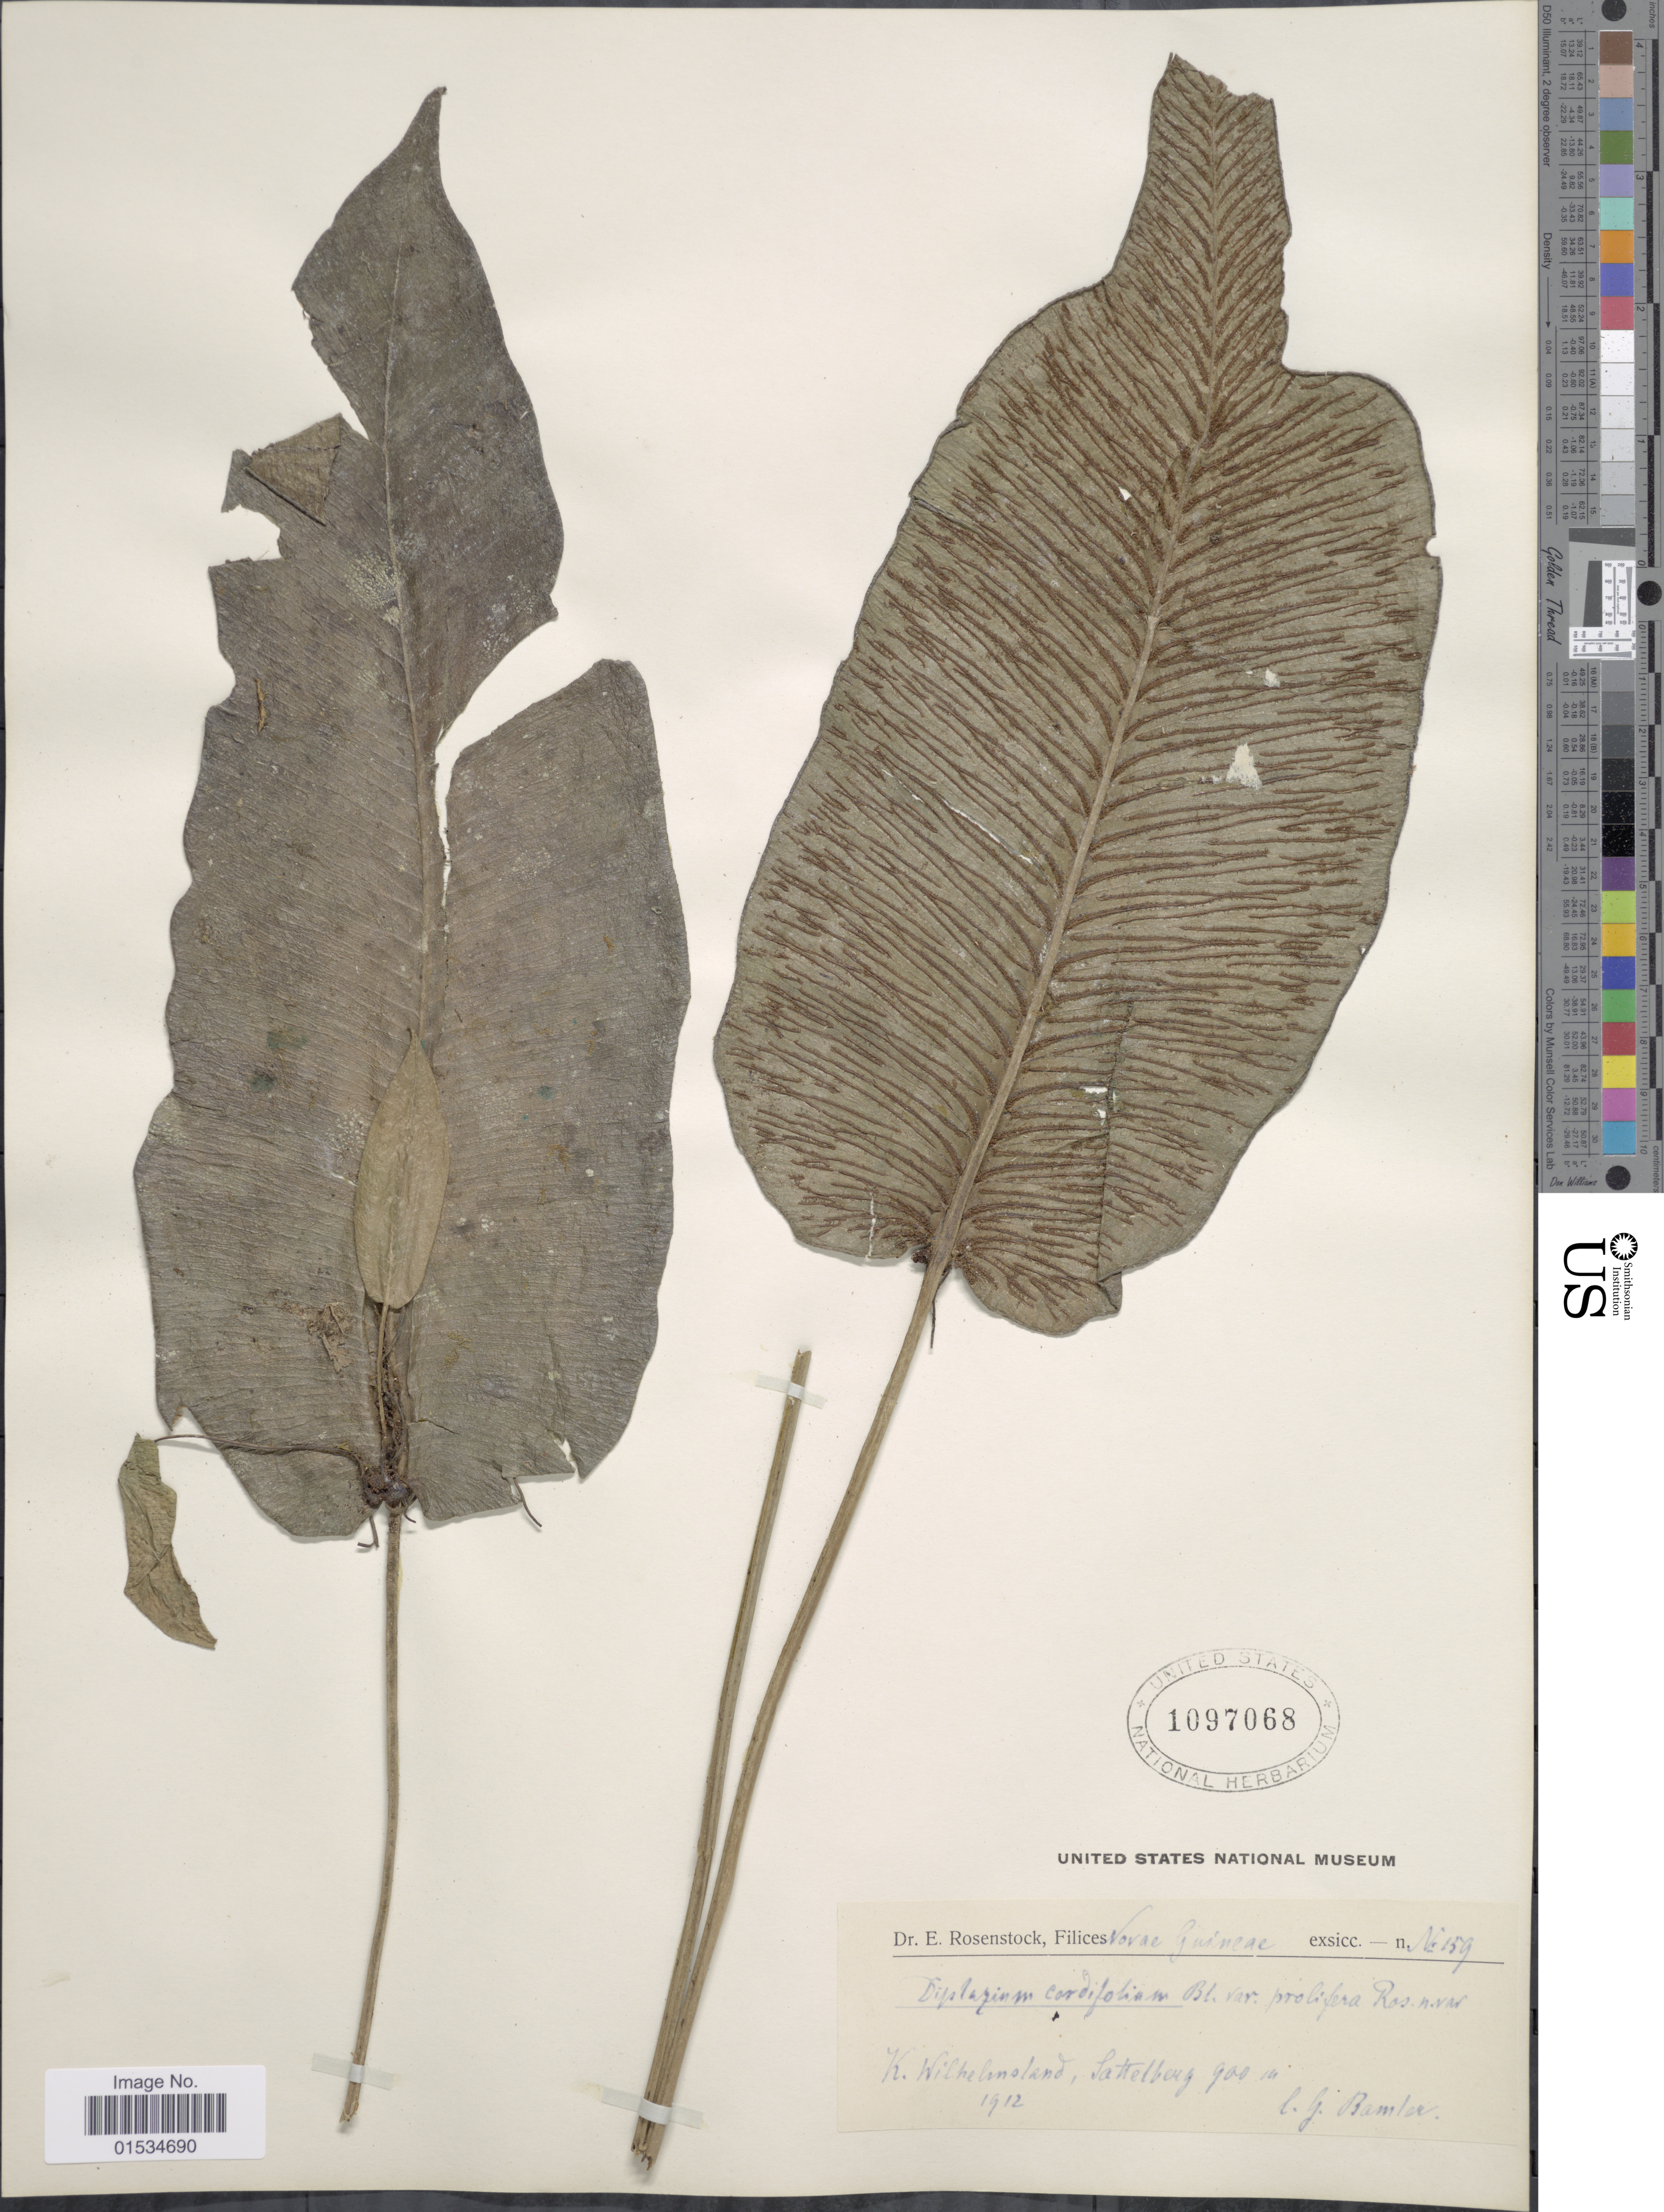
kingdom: Plantae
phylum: Tracheophyta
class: Polypodiopsida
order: Polypodiales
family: Athyriaceae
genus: Diplazium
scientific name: Diplazium cordifolium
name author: Blume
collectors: G. Bamler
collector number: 159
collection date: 1912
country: Papua New Guinea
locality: Novae Guineae, K. Wilhelmsland, Sattelburg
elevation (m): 900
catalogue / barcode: US 1097068